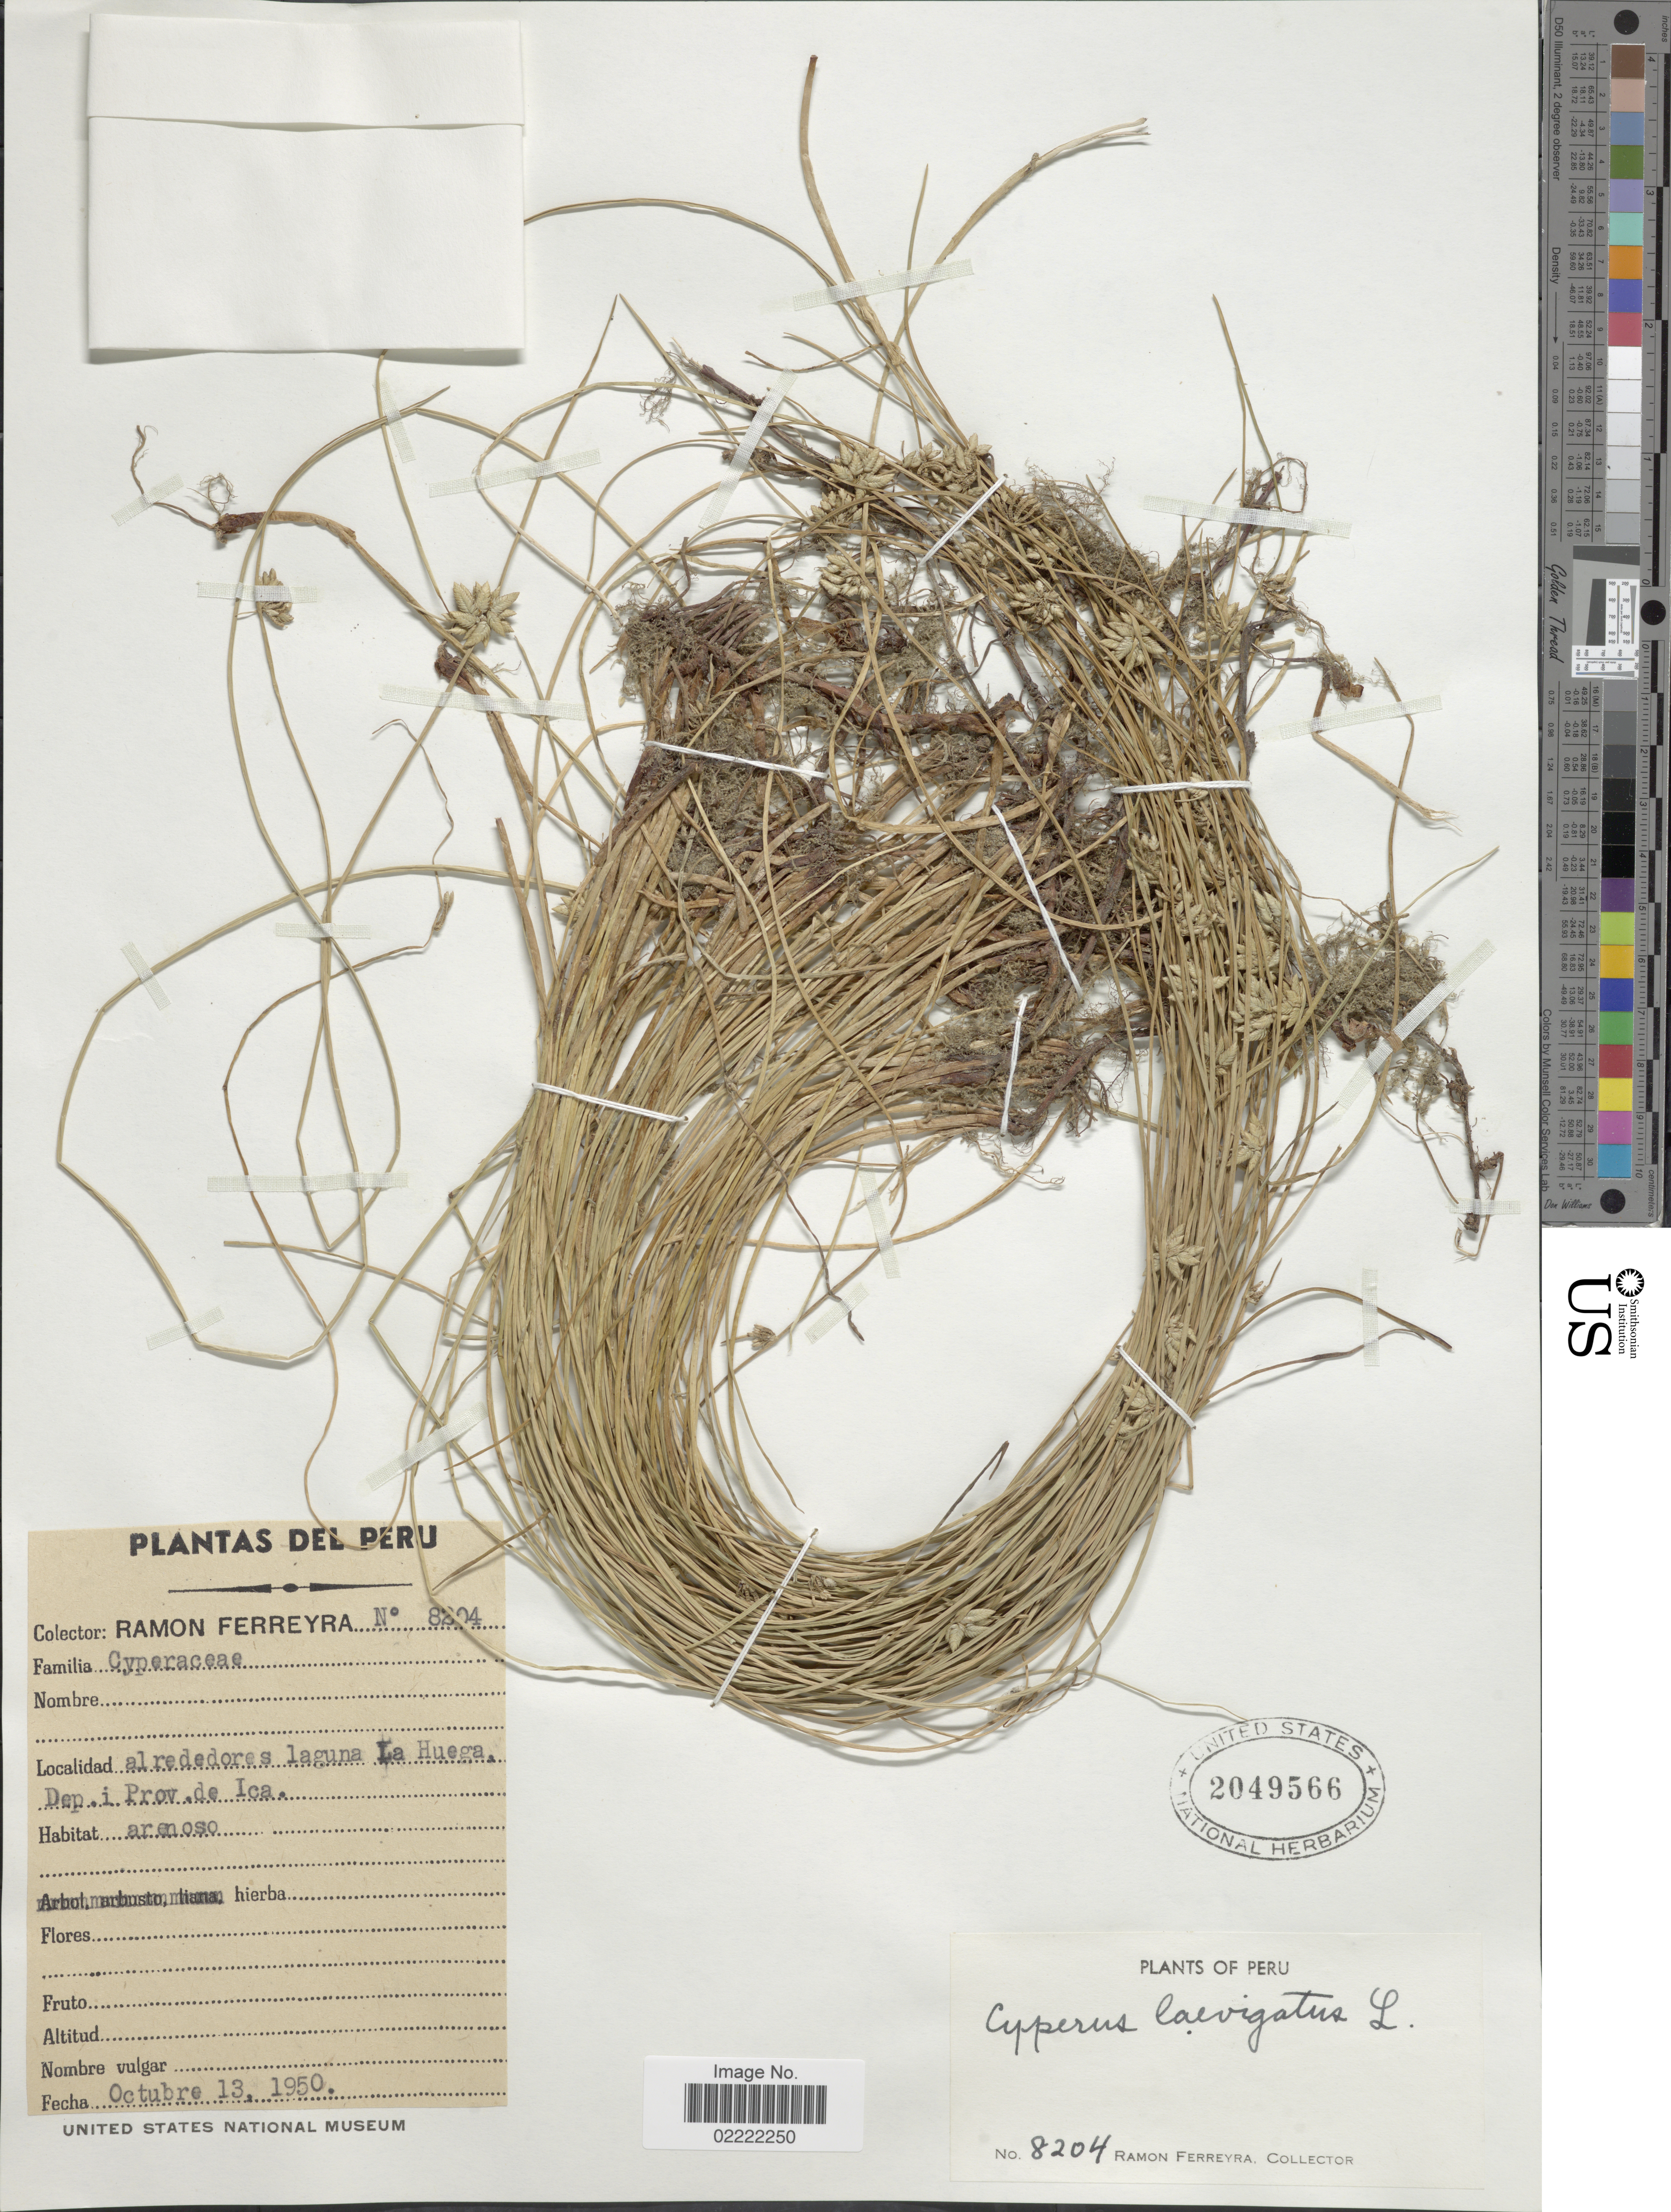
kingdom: Plantae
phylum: Tracheophyta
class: Liliopsida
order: Poales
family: Cyperaceae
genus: Cyperus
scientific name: Cyperus laevigatus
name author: L.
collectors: R. A. Ferreyra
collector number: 8204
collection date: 1950-10-13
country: Peru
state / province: Ica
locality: Alrededores laguna La Huega. Dep. i Prov. de Ica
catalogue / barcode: US 2049566